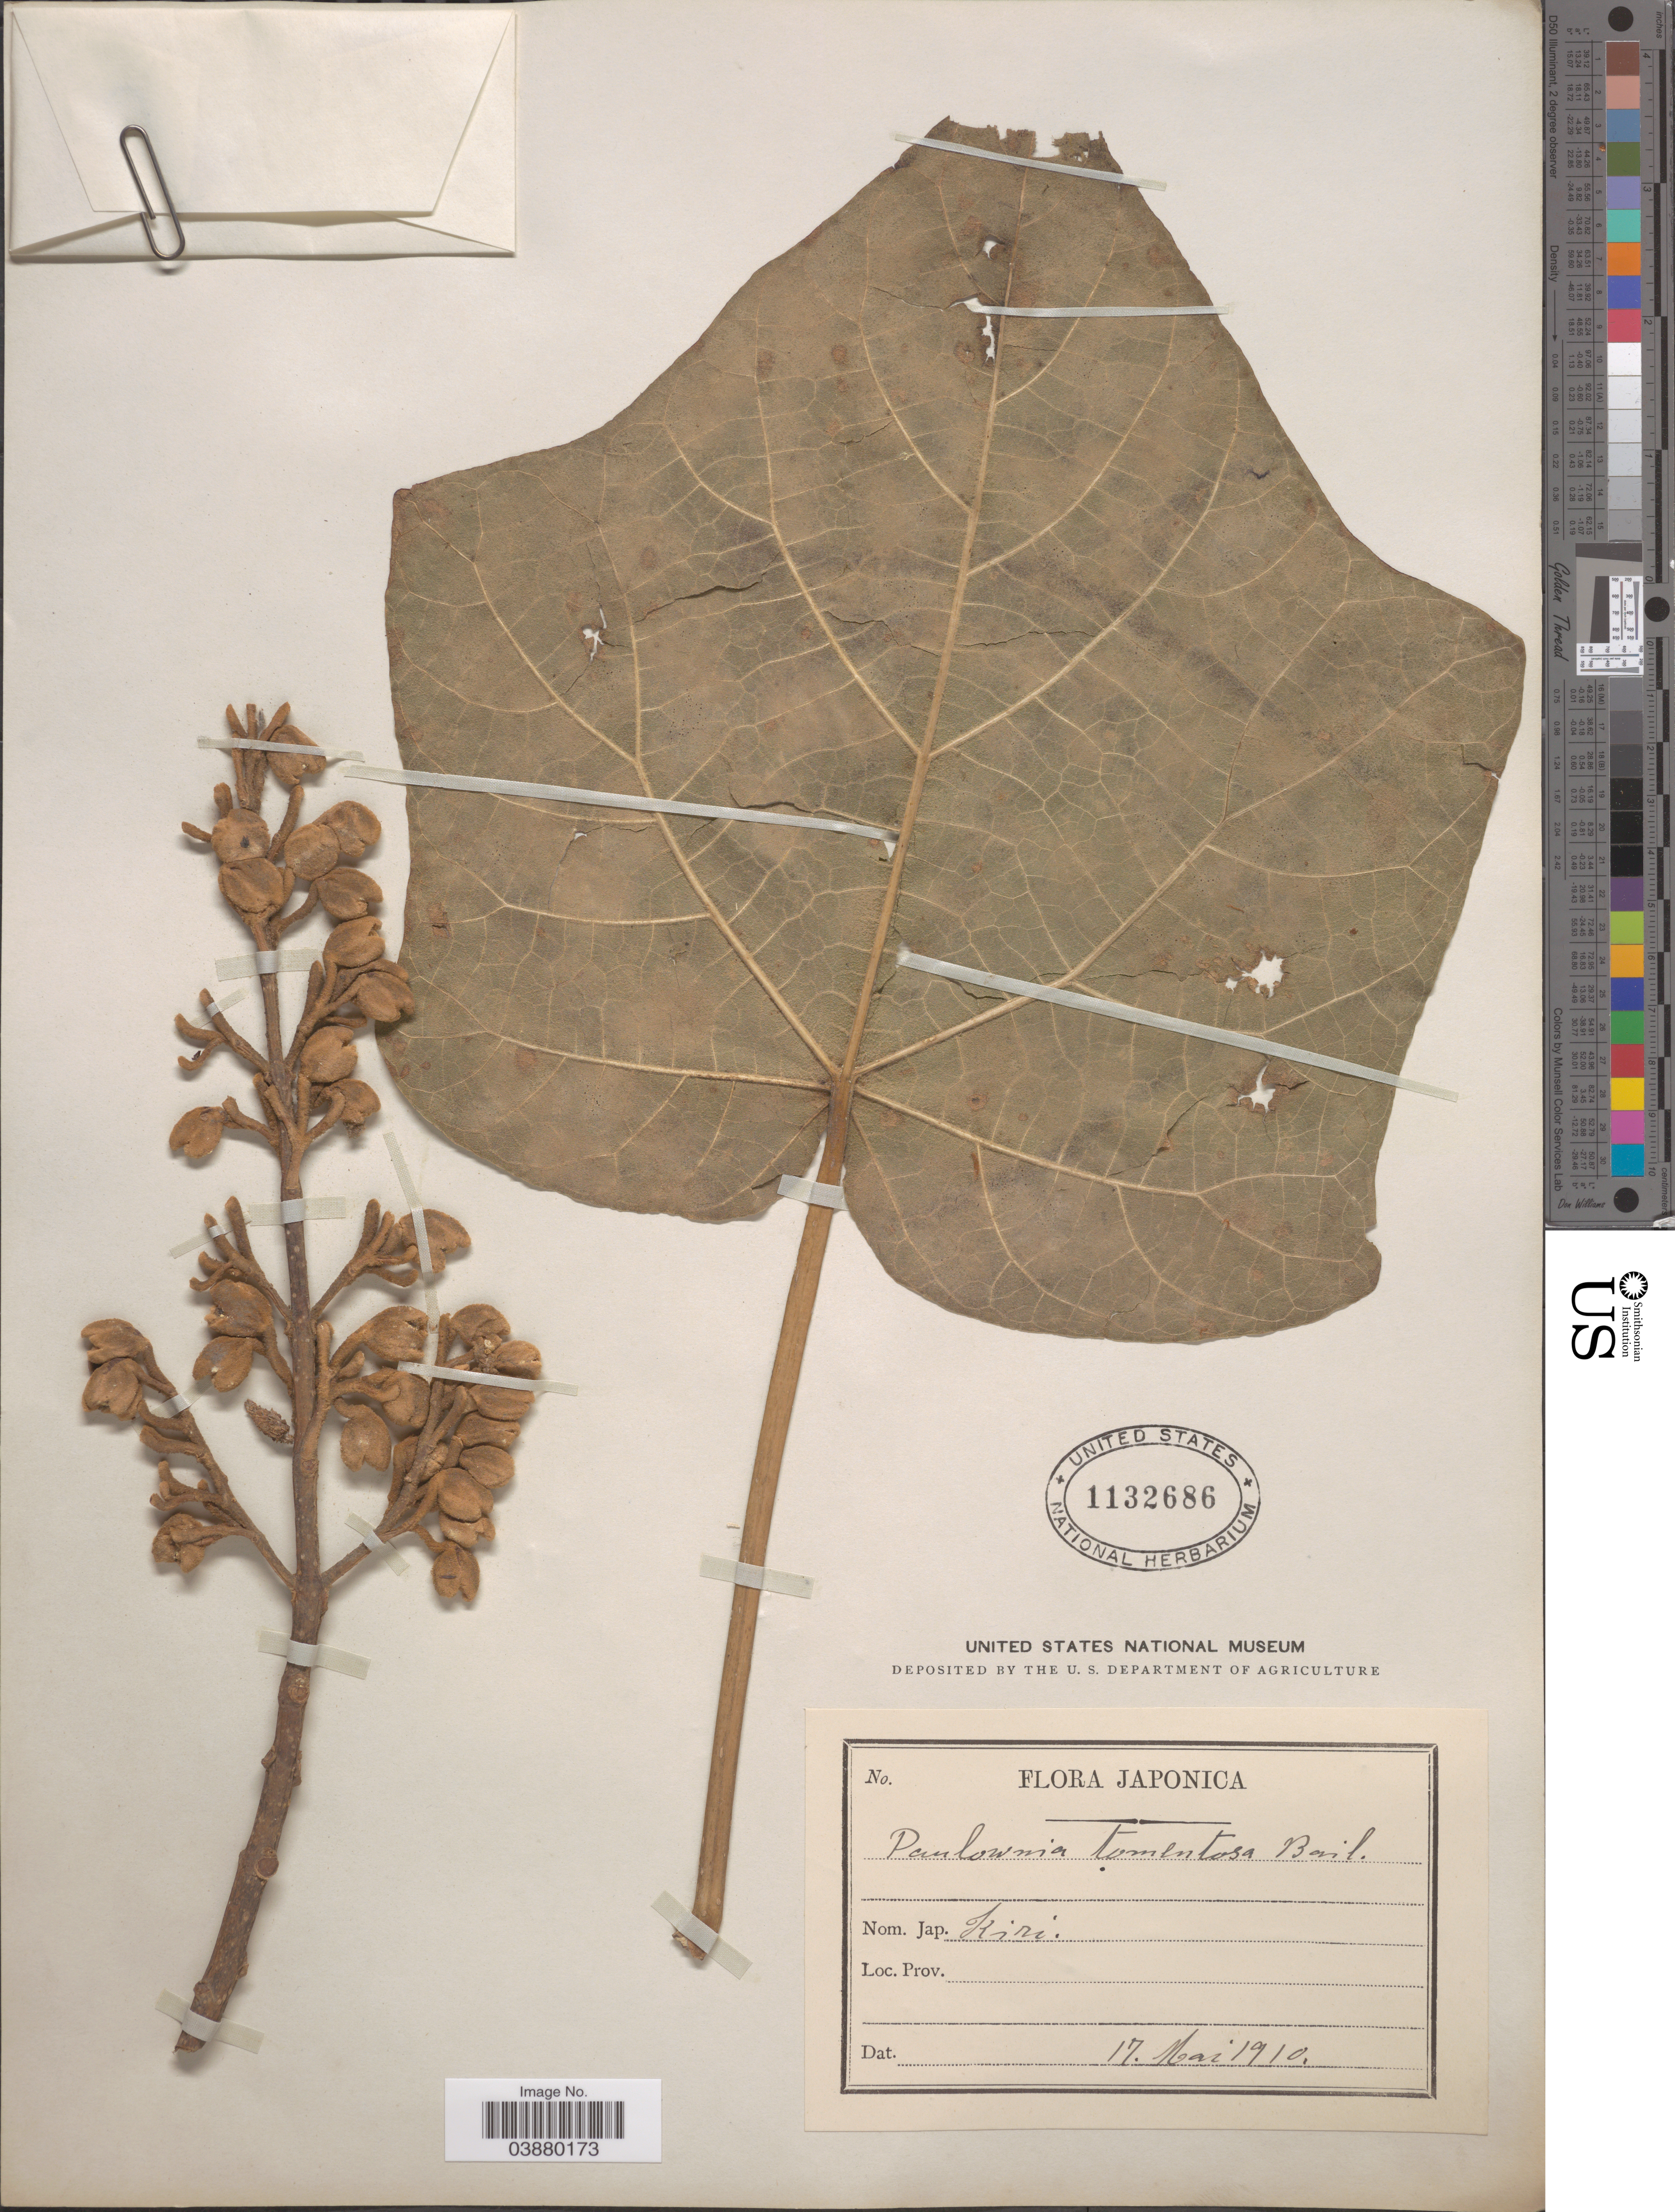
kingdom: Plantae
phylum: Tracheophyta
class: Magnoliopsida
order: Lamiales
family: Paulowniaceae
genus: Paulownia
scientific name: Paulownia tomentosa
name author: (Thunb.) Siebold & Zucc. ex Steud.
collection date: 1910-05-17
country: Japan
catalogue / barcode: US 1132686